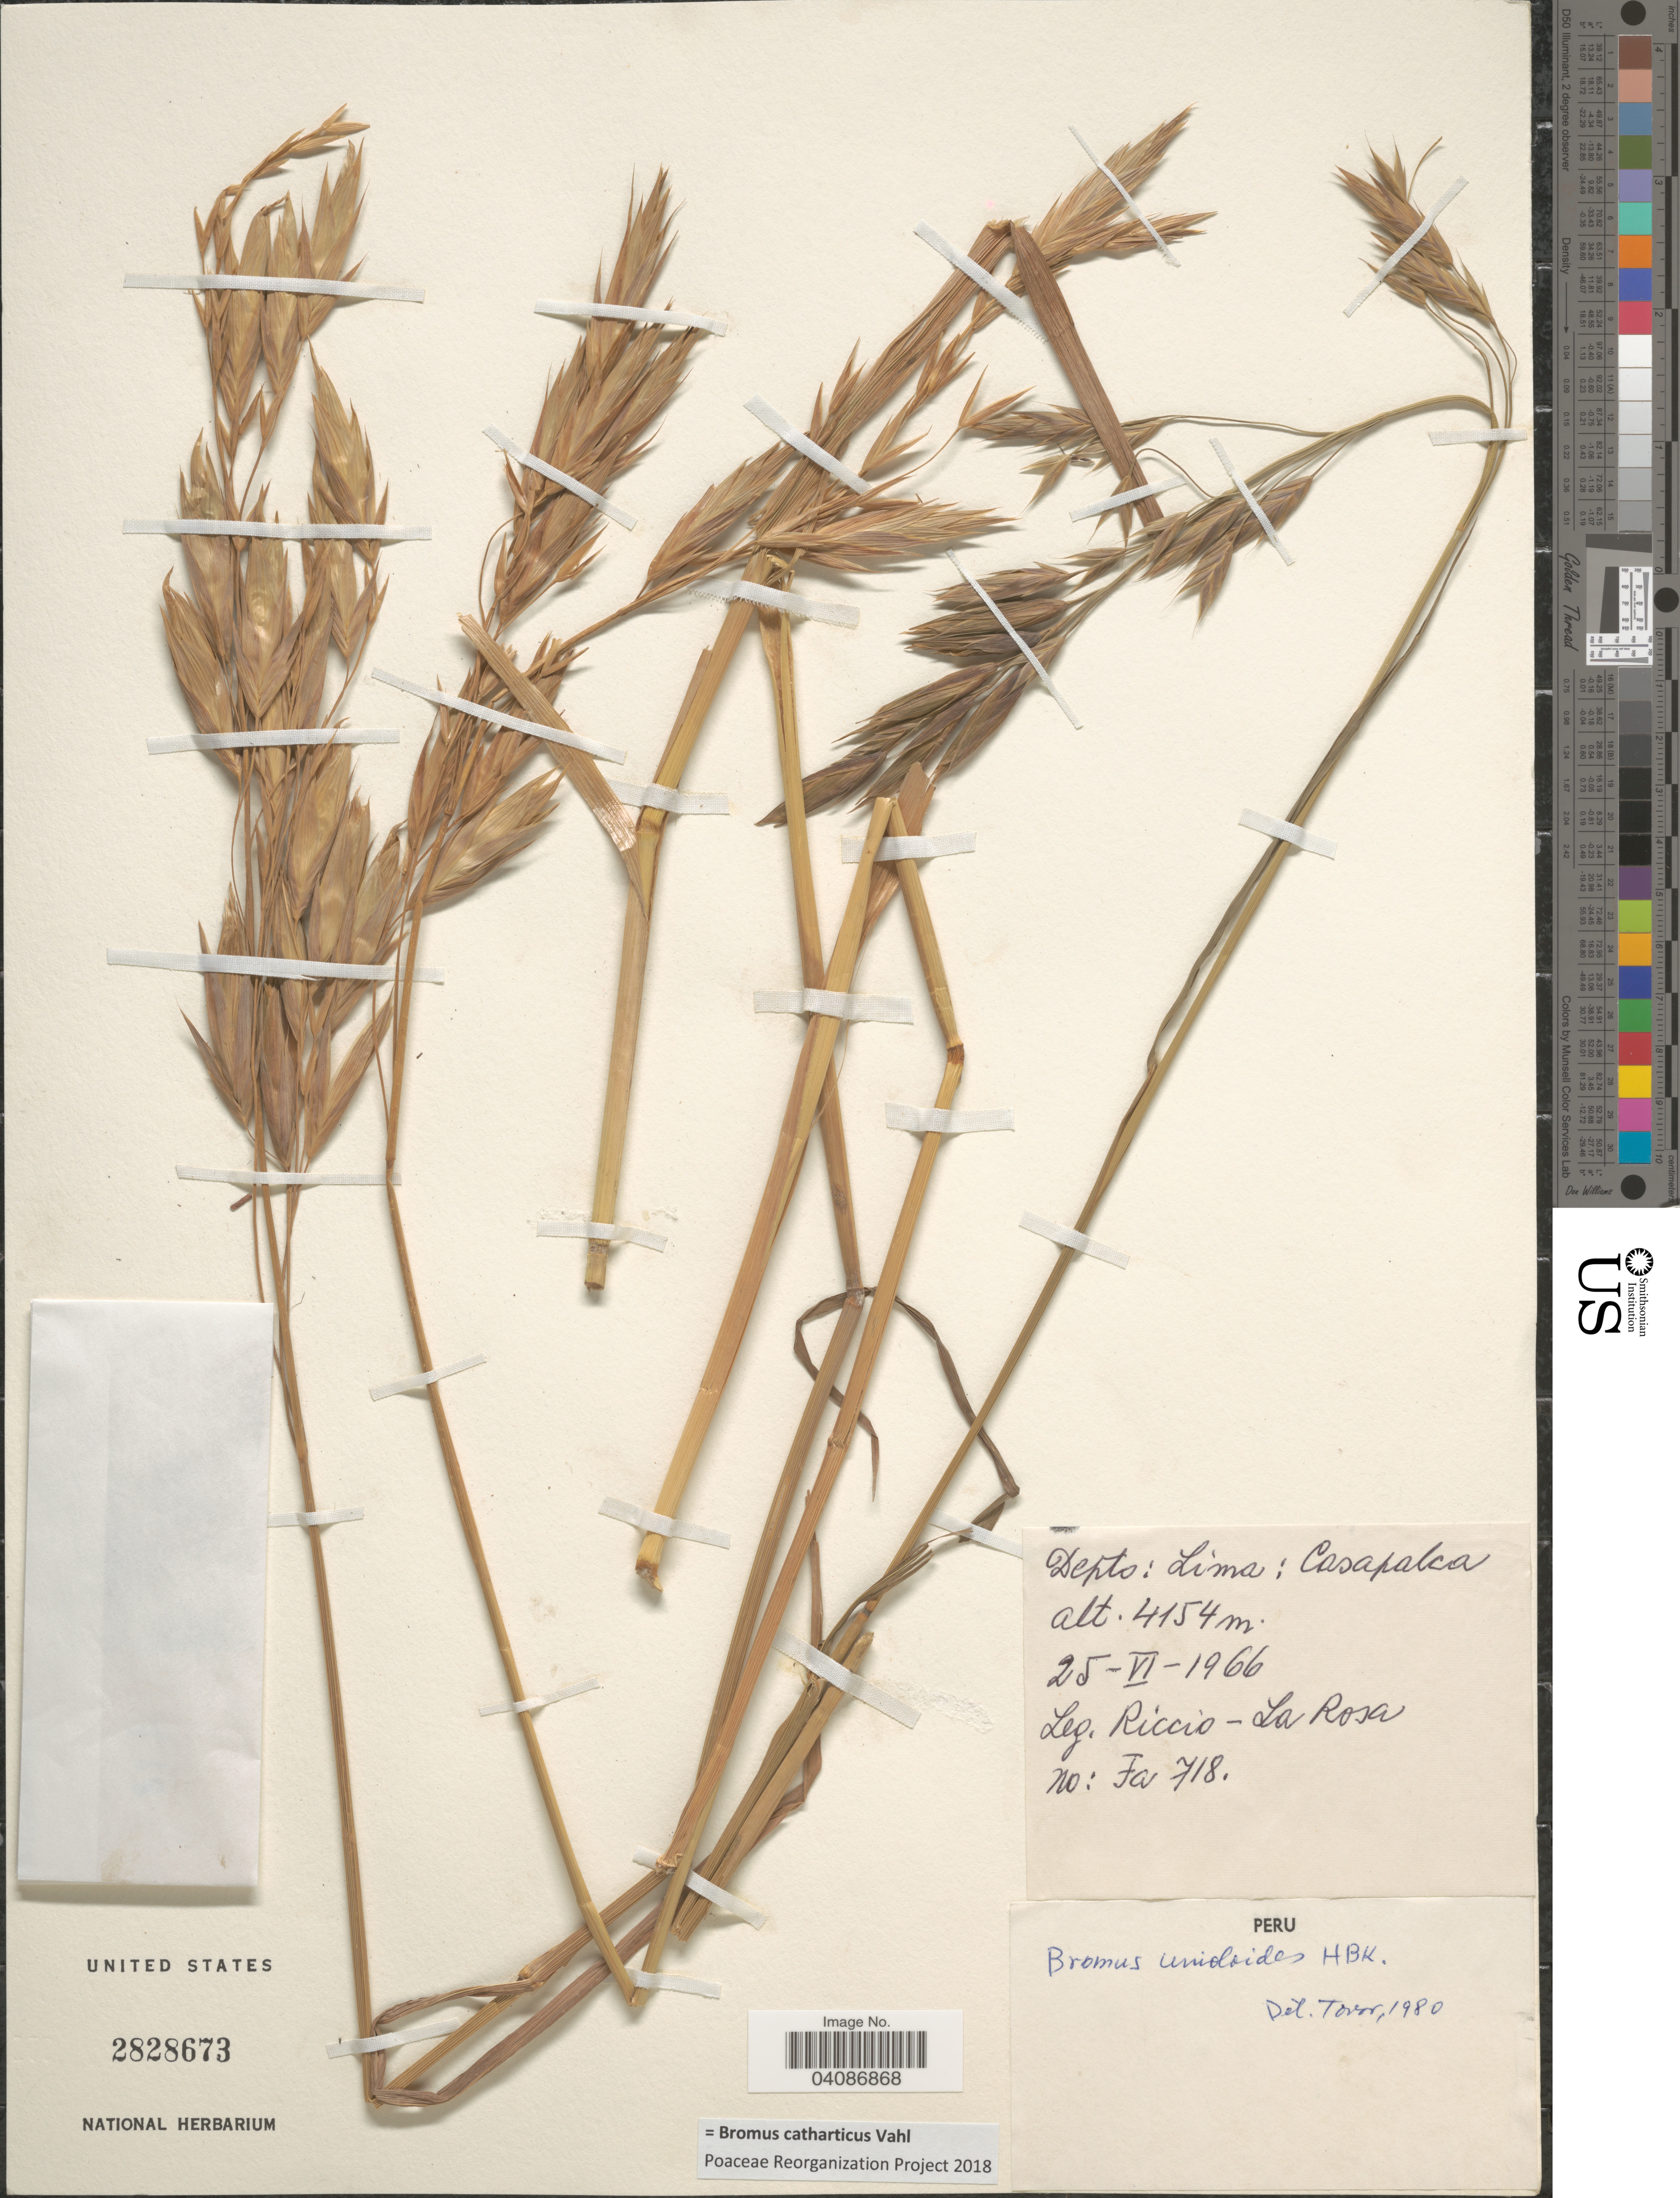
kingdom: Plantae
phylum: Tracheophyta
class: Liliopsida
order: Poales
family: Poaceae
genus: Bromus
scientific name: Bromus catharticus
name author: Vahl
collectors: Riccio & -. La Rosa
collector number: Fa718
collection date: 1966-06-25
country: Peru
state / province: Lima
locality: Depto: Lima: Casapalca.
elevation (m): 4154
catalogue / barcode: US 2828673